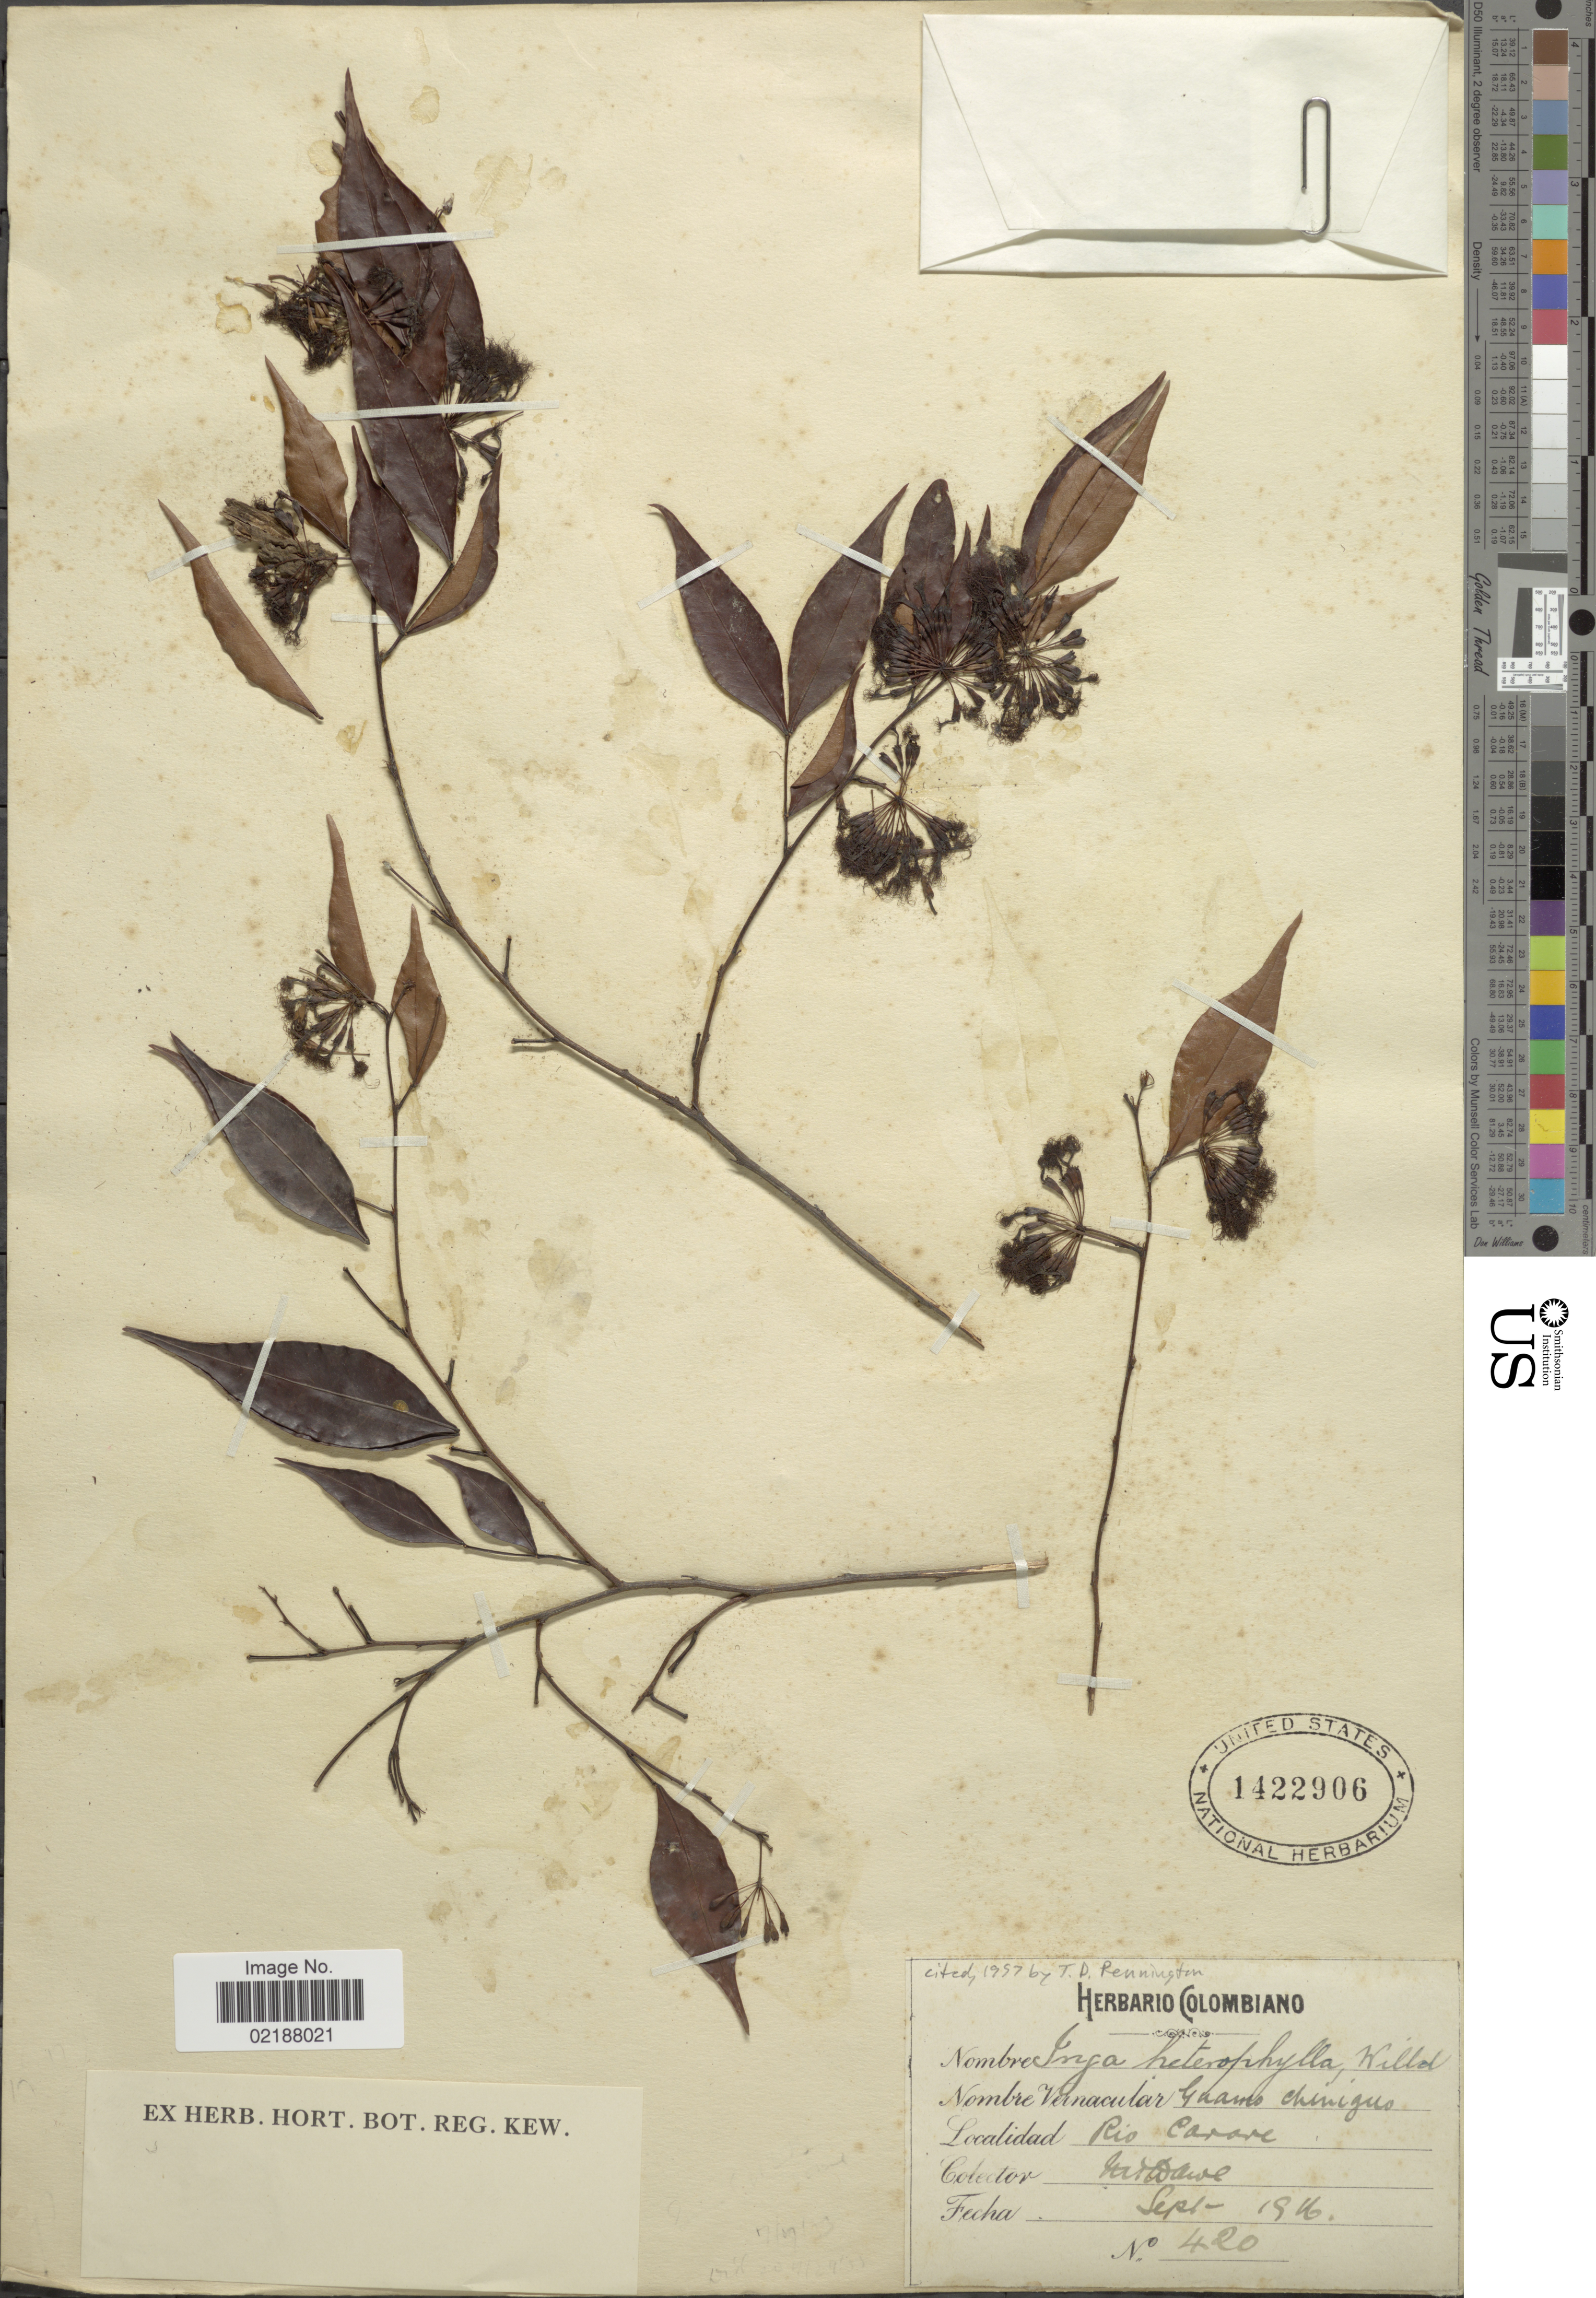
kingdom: Plantae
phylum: Tracheophyta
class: Magnoliopsida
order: Fabales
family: Fabaceae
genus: Inga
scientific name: Inga heterophylla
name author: Willd.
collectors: M. T. Dawe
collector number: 420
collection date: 1916-09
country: Colombia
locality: Rio Carare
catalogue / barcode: US 1422906